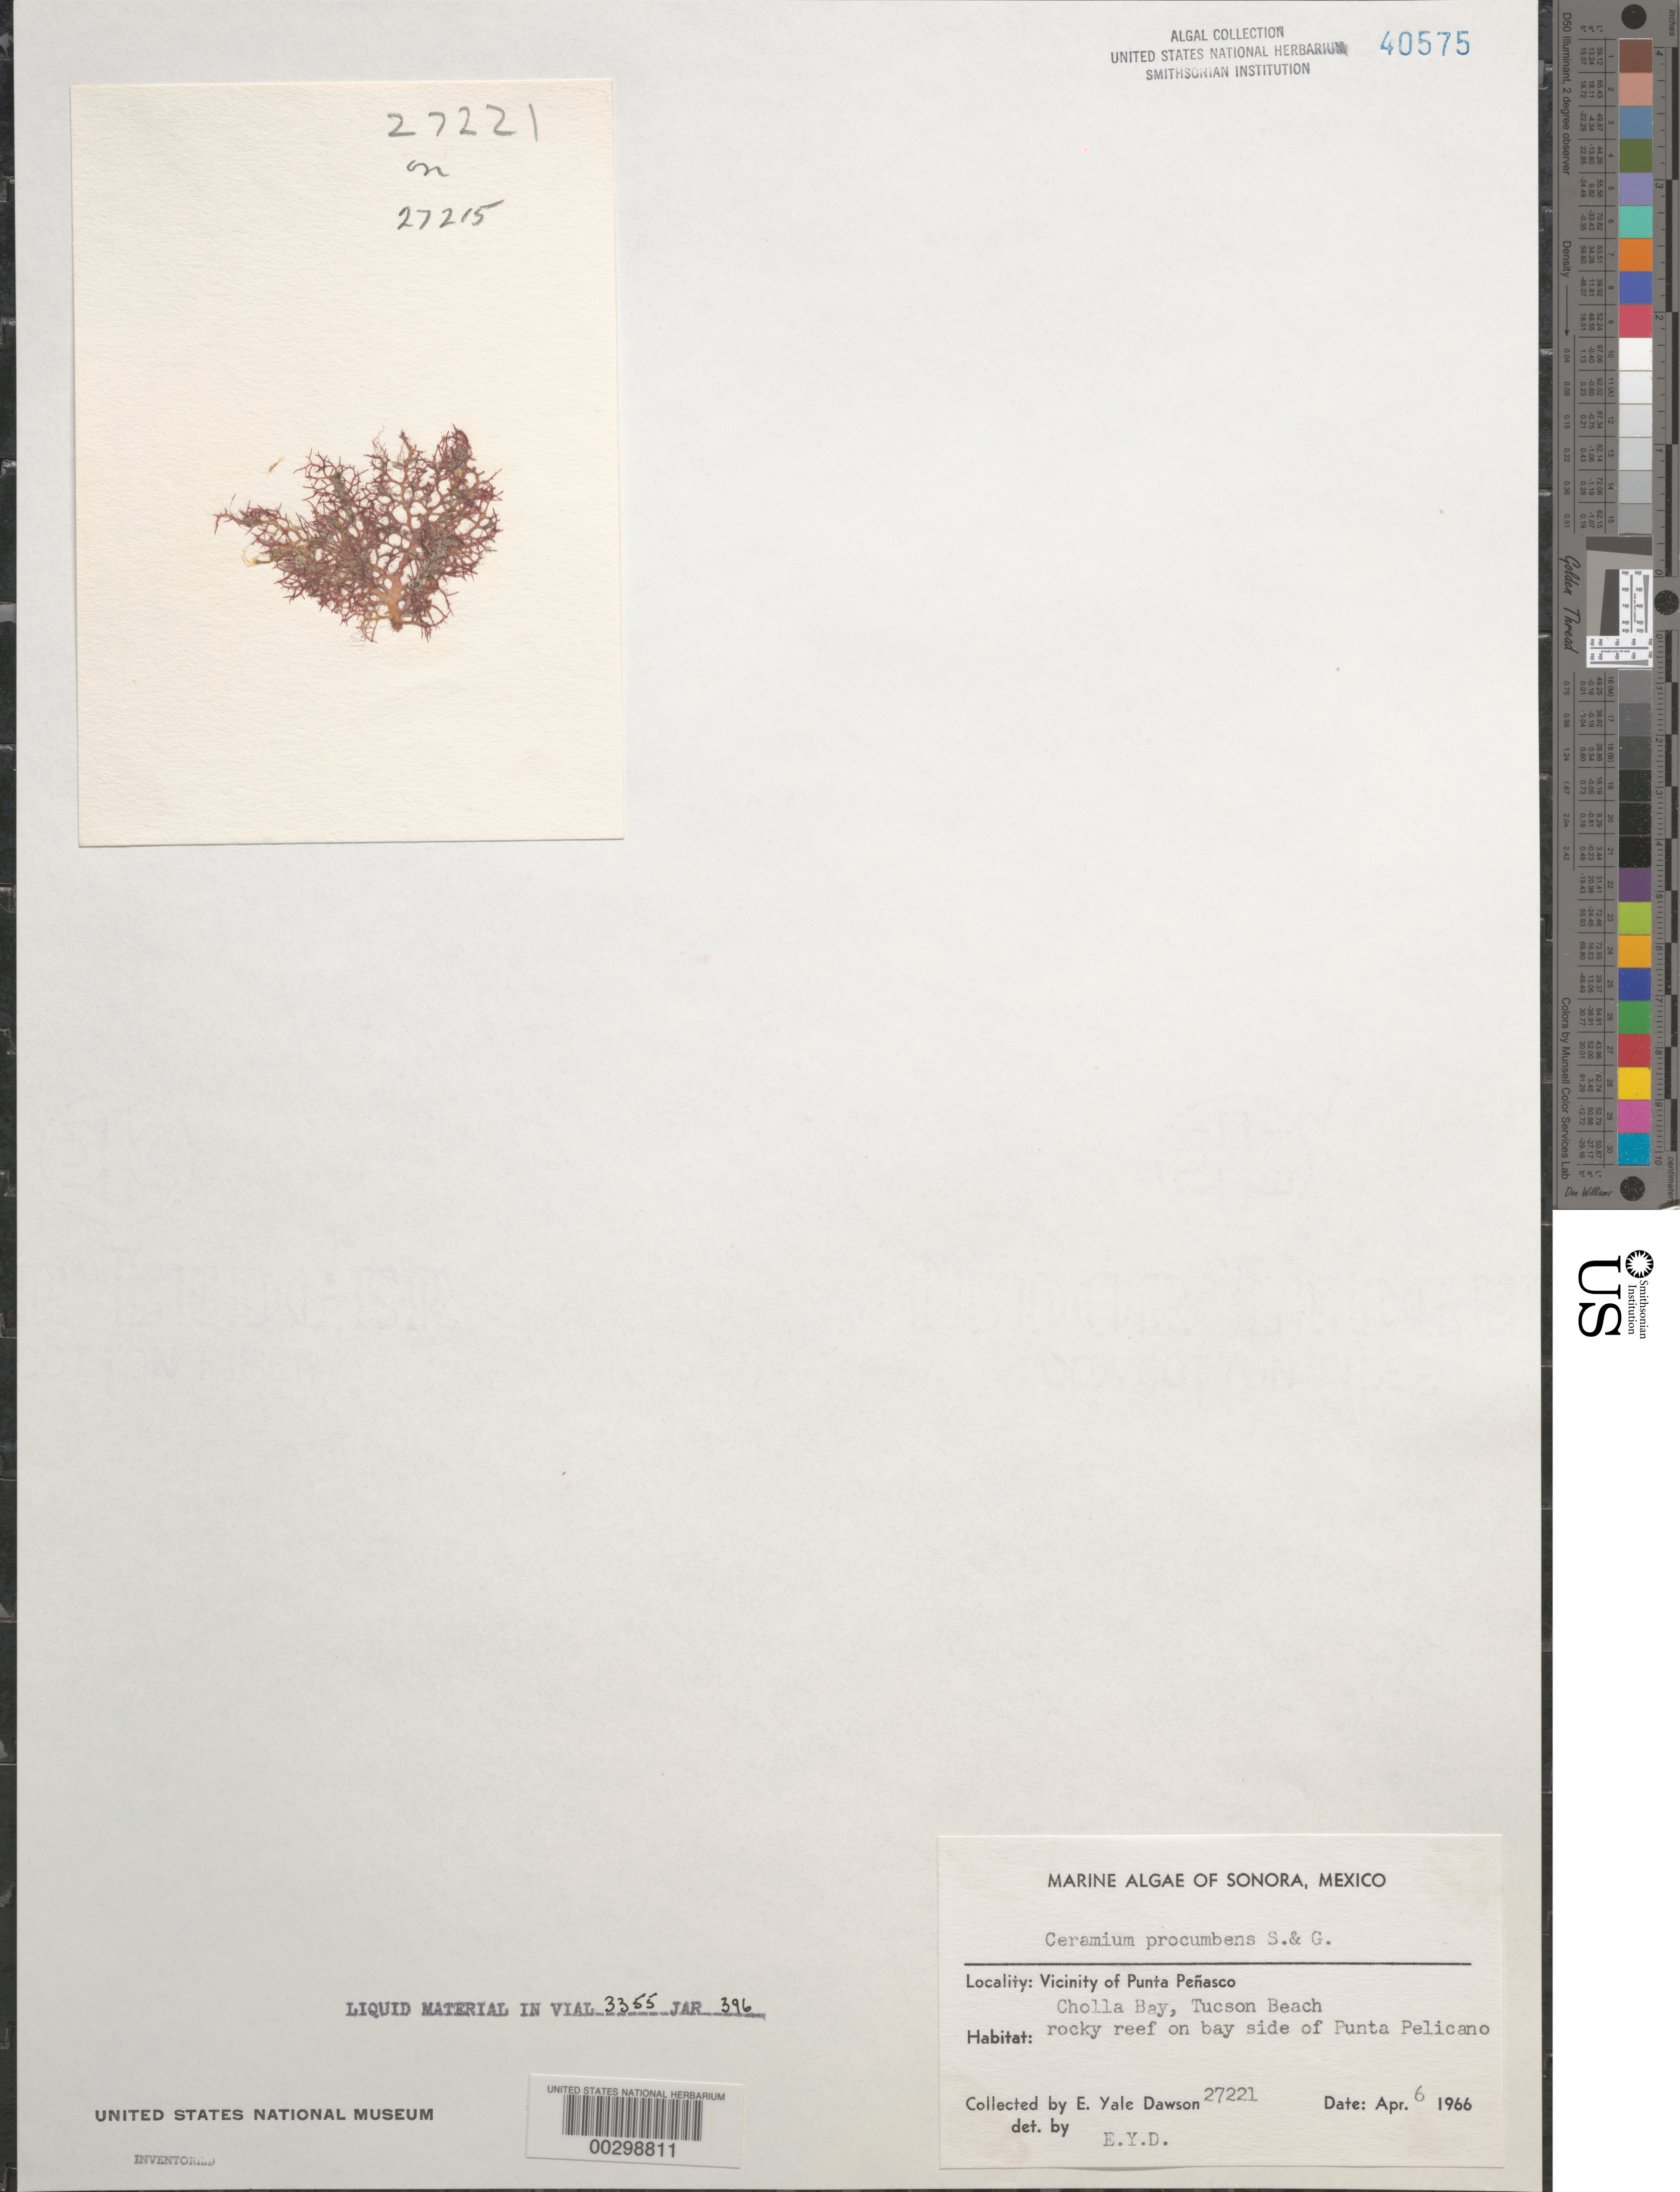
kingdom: Plantae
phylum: Rhodophyta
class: Florideophyceae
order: Ceramiales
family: Ceramiaceae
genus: Ceramium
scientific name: Ceramium procumbens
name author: Setch. & N.L. Gardner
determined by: Dawson, E. Y.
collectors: E. Y. Dawson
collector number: EYD 27221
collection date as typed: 06 Apr 1966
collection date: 1966-04-06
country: Mexico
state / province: Sonora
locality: Cholla Bay, Tucson Beach, Punta Pelicano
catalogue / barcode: US 40575